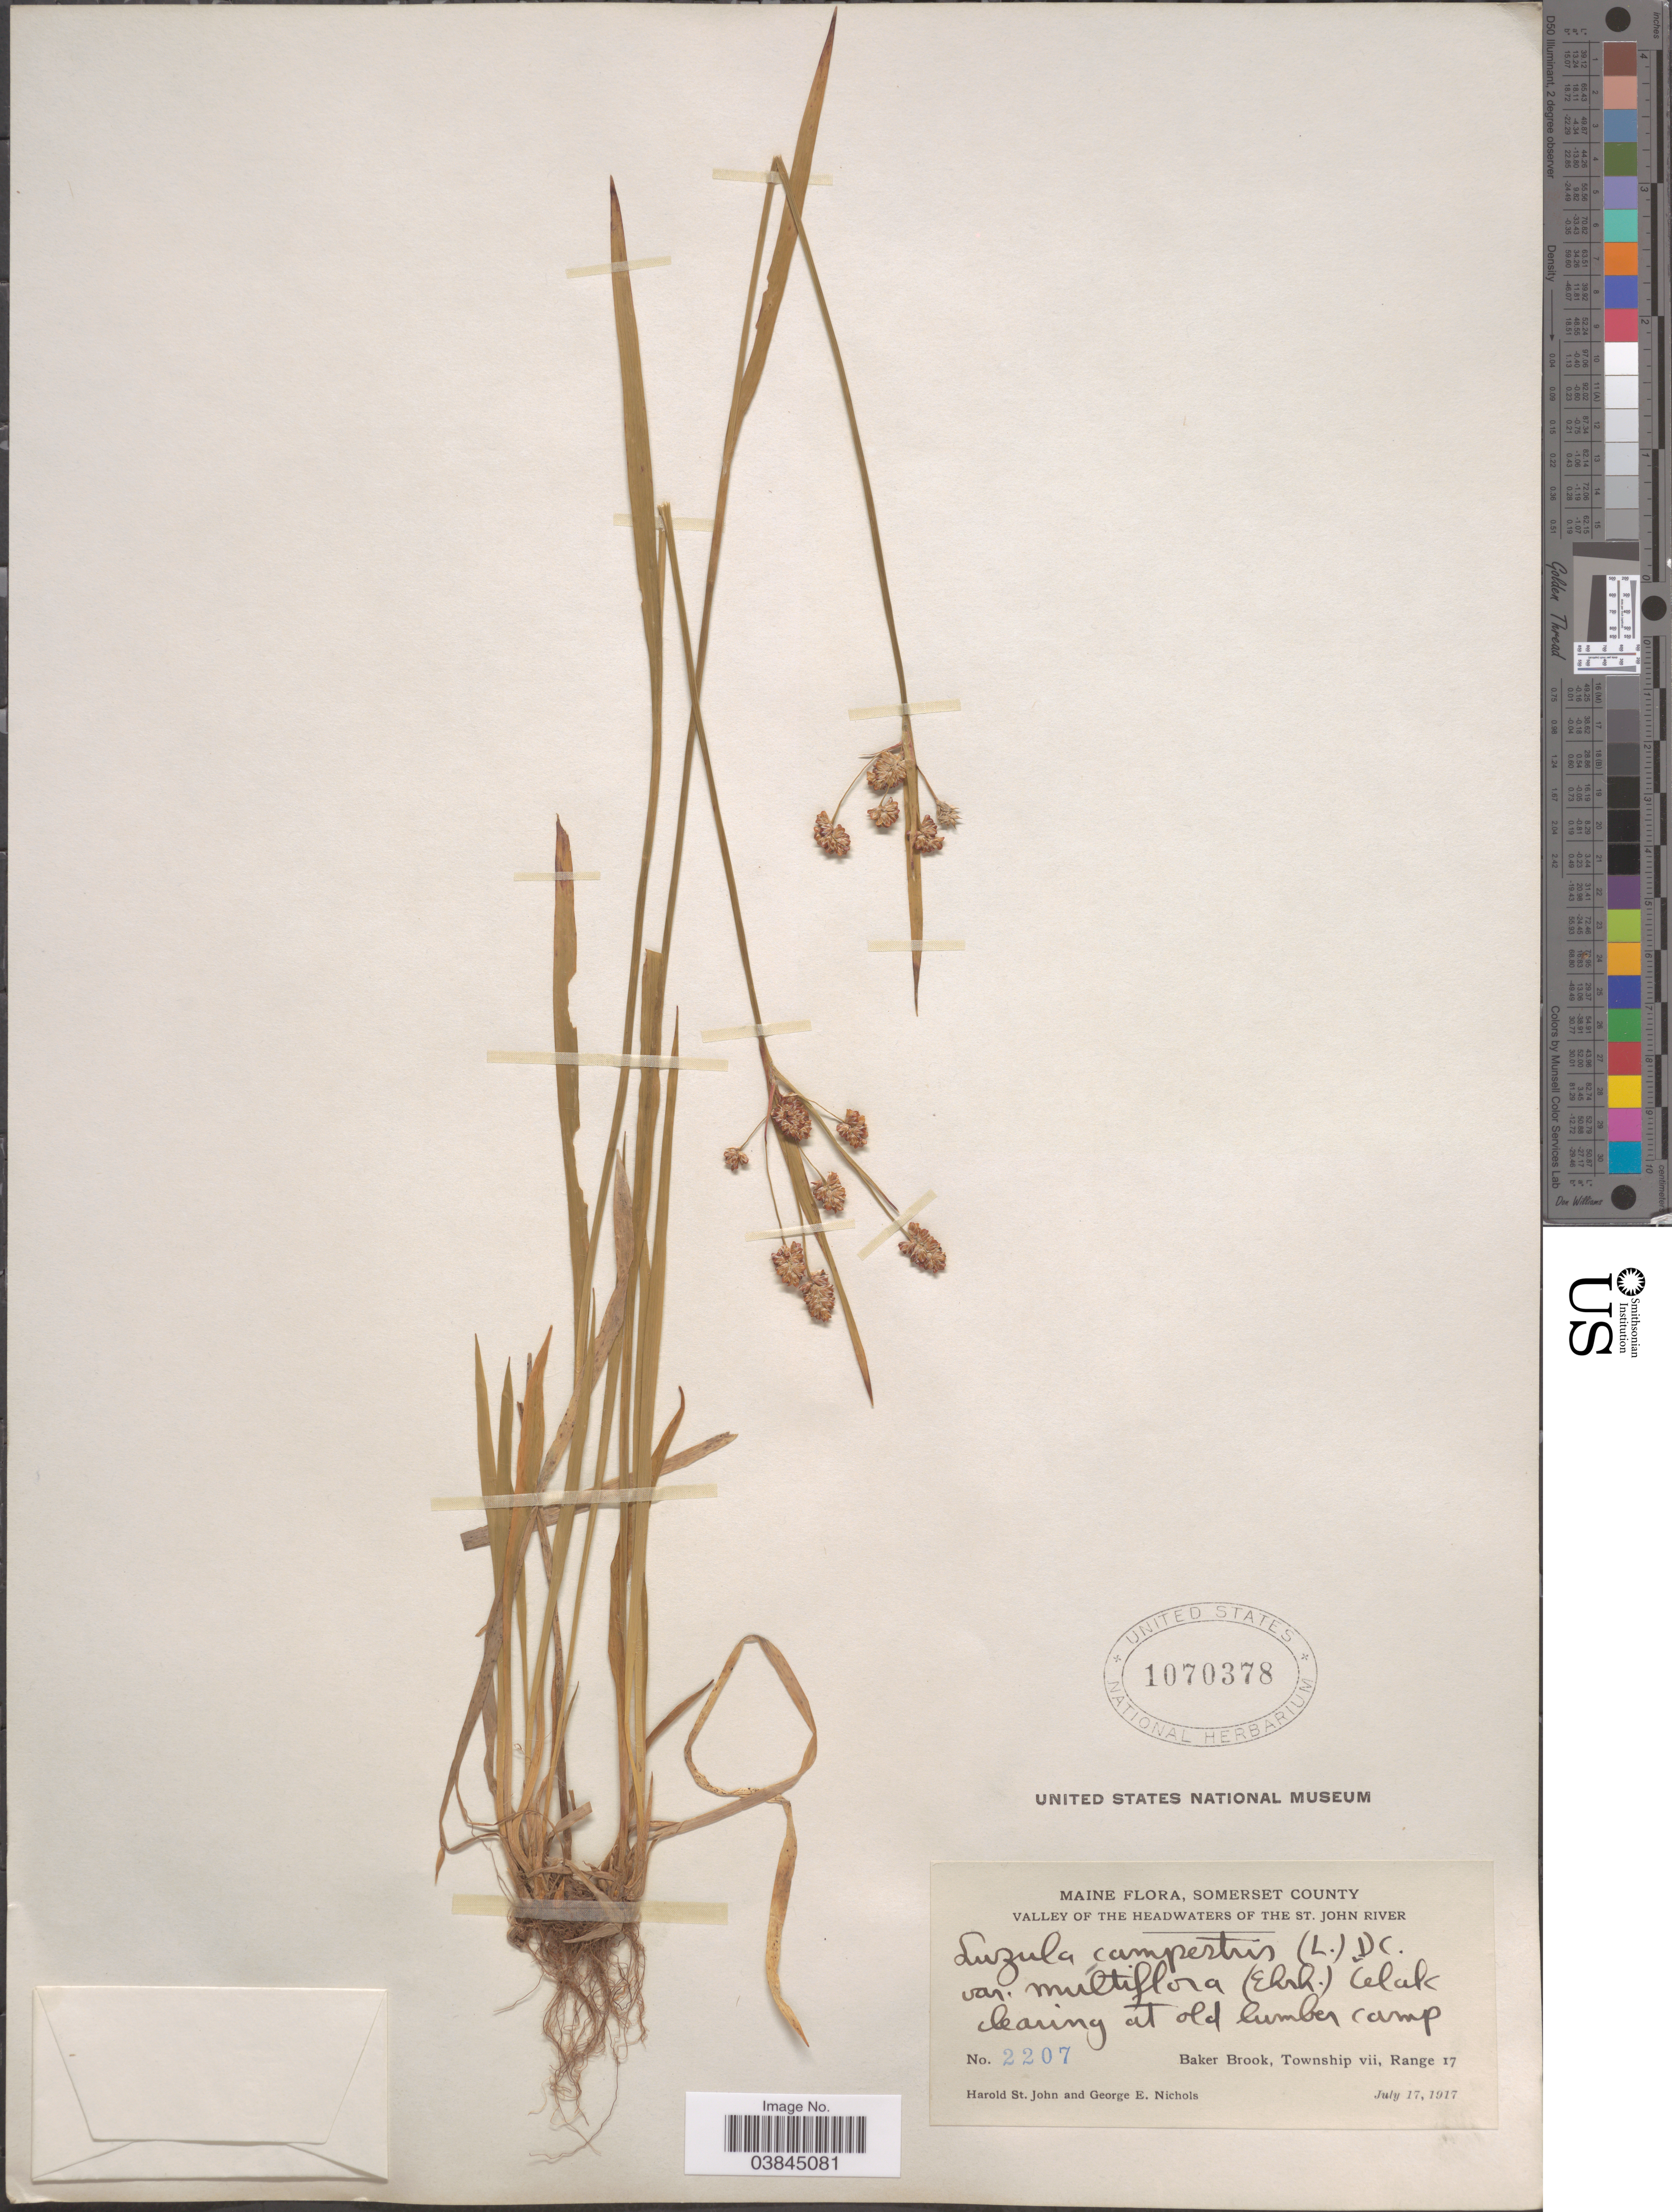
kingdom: Plantae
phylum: Tracheophyta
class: Liliopsida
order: Poales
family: Juncaceae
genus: Luzula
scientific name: Luzula campestris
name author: (L.) DC.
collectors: H. St. John & G. E. Nichols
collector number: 2207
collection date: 1917-07-17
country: United States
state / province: Maine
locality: Somerset County. Clearing at old lumber camp. Baker Brook, Township vii, Range 17.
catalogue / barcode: US 1070378